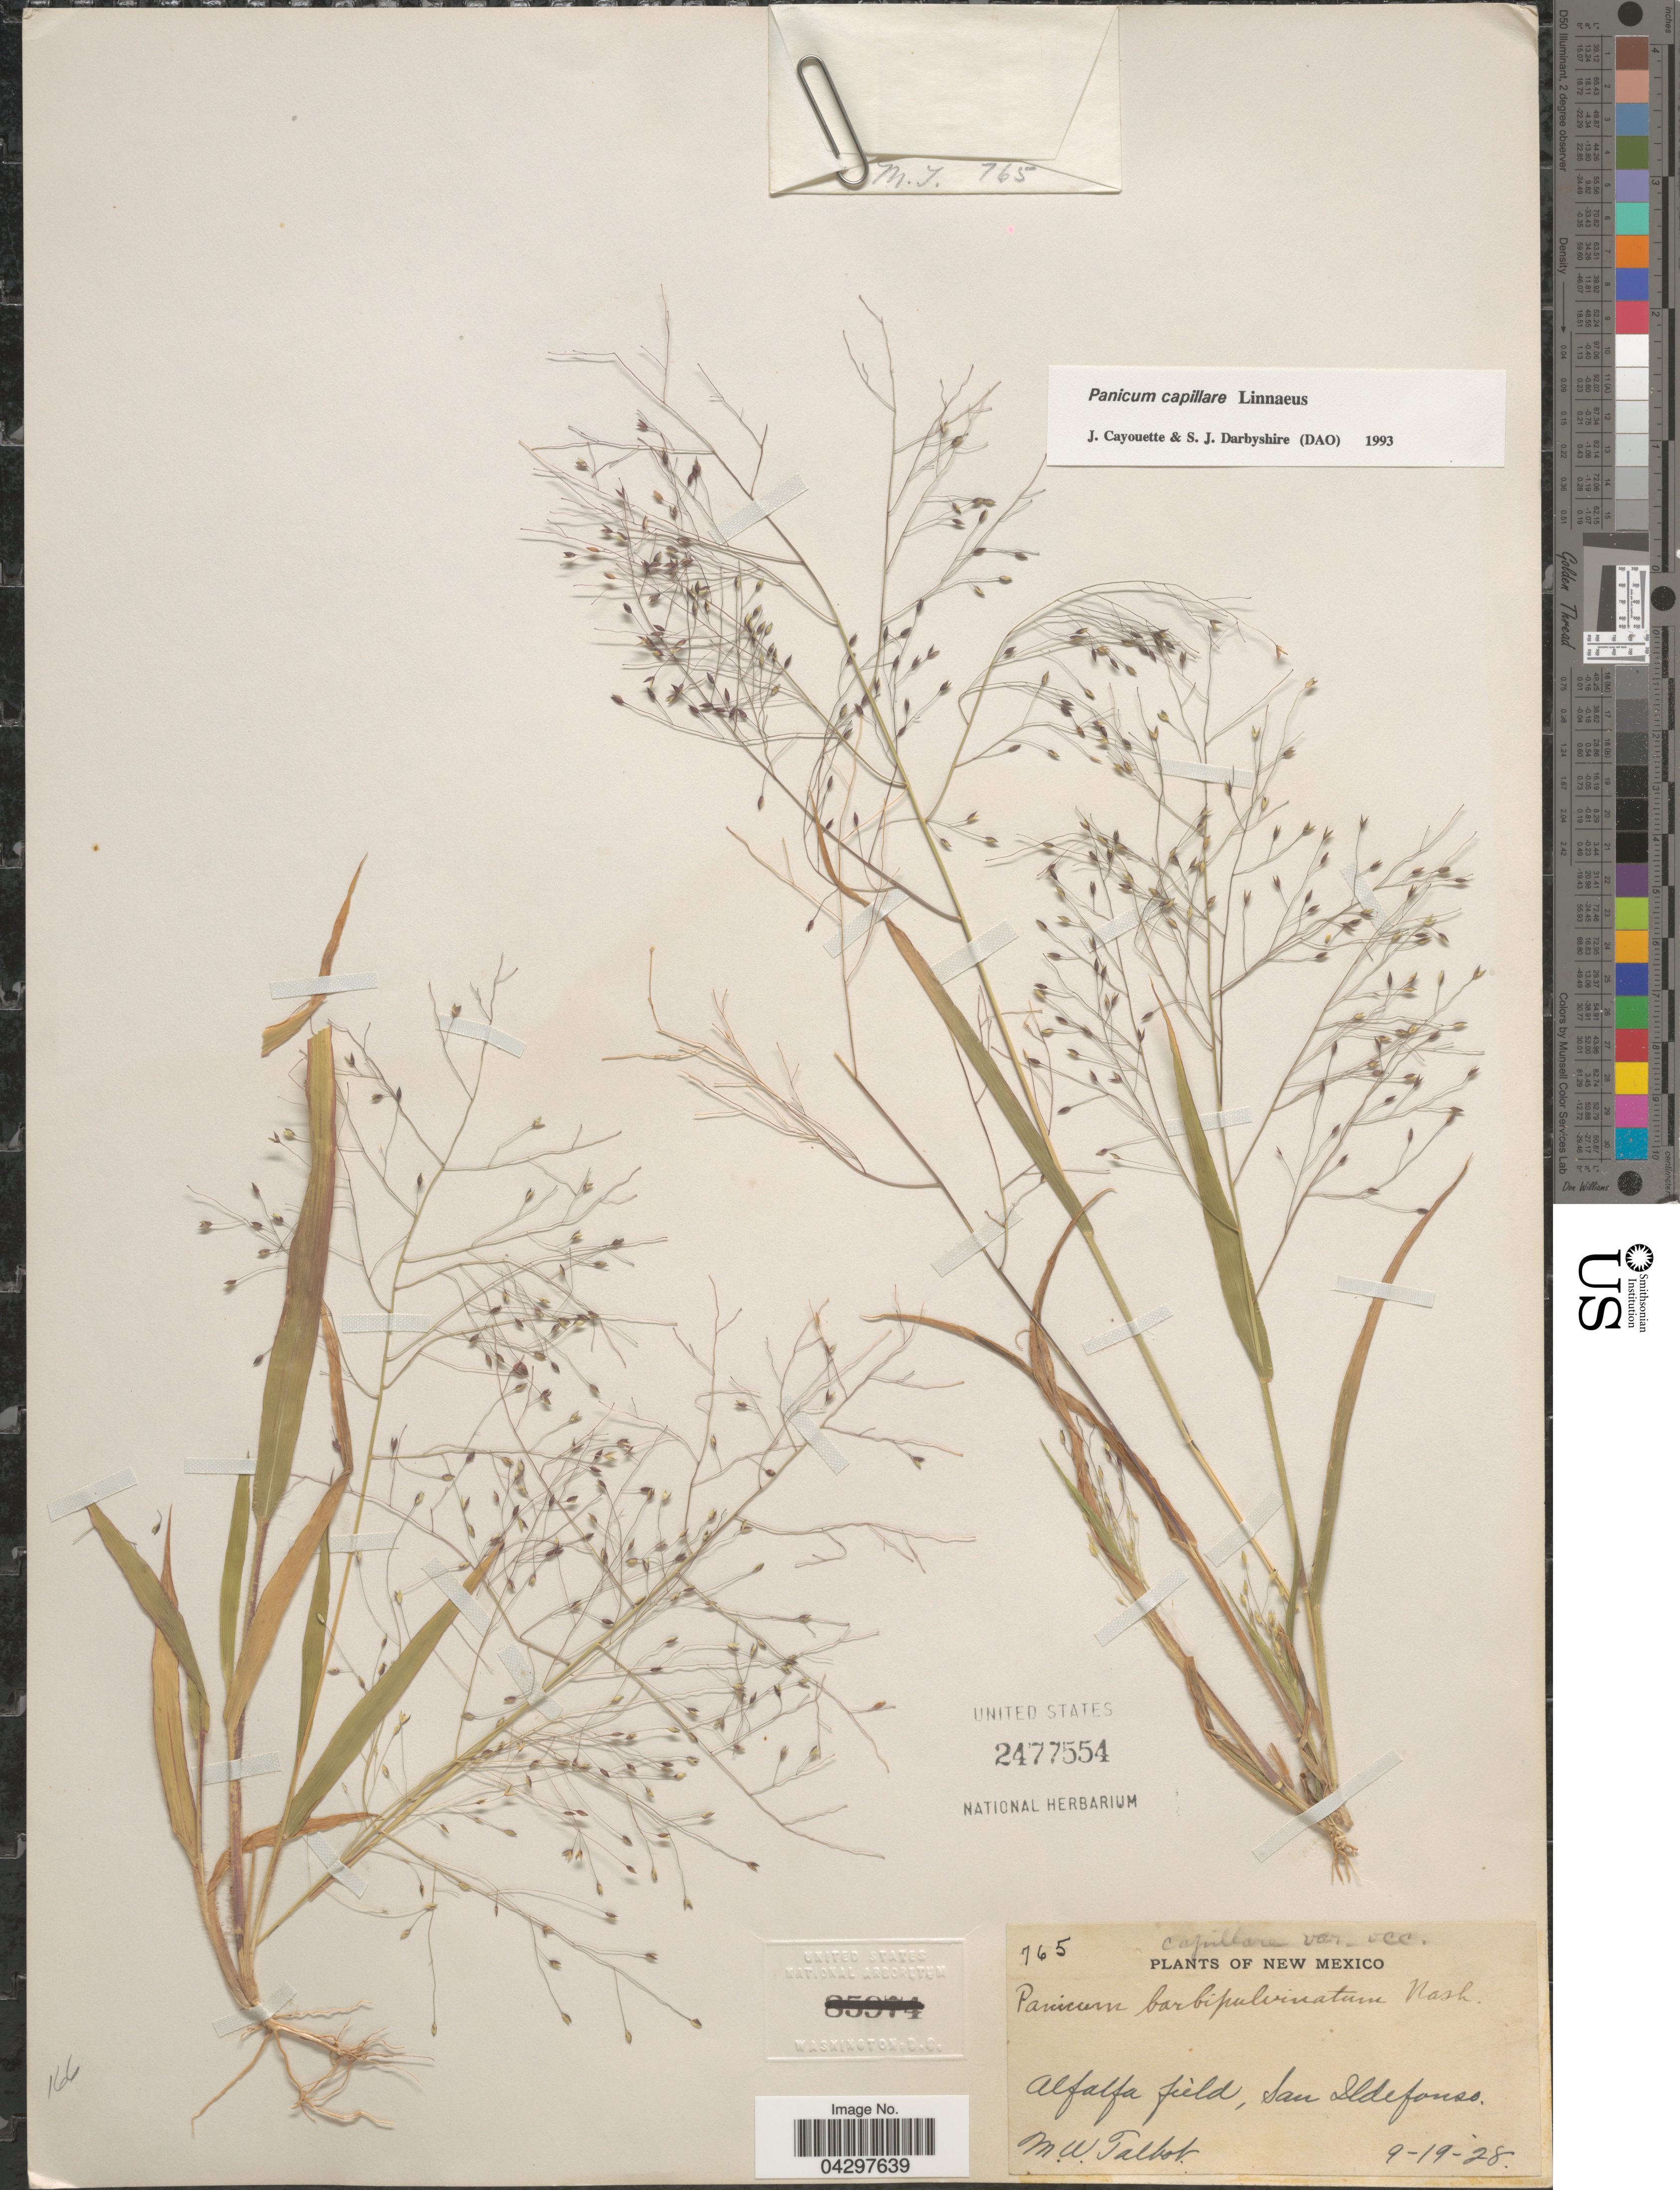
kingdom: Plantae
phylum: Tracheophyta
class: Liliopsida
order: Poales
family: Poaceae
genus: Panicum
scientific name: Panicum capillare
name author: L.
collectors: M. Talbot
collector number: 765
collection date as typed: Transcribed d/m/y: 19/9/28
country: United States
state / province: New Mexico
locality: Alfalfa field, Sam Ildefonso.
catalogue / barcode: US 2477554